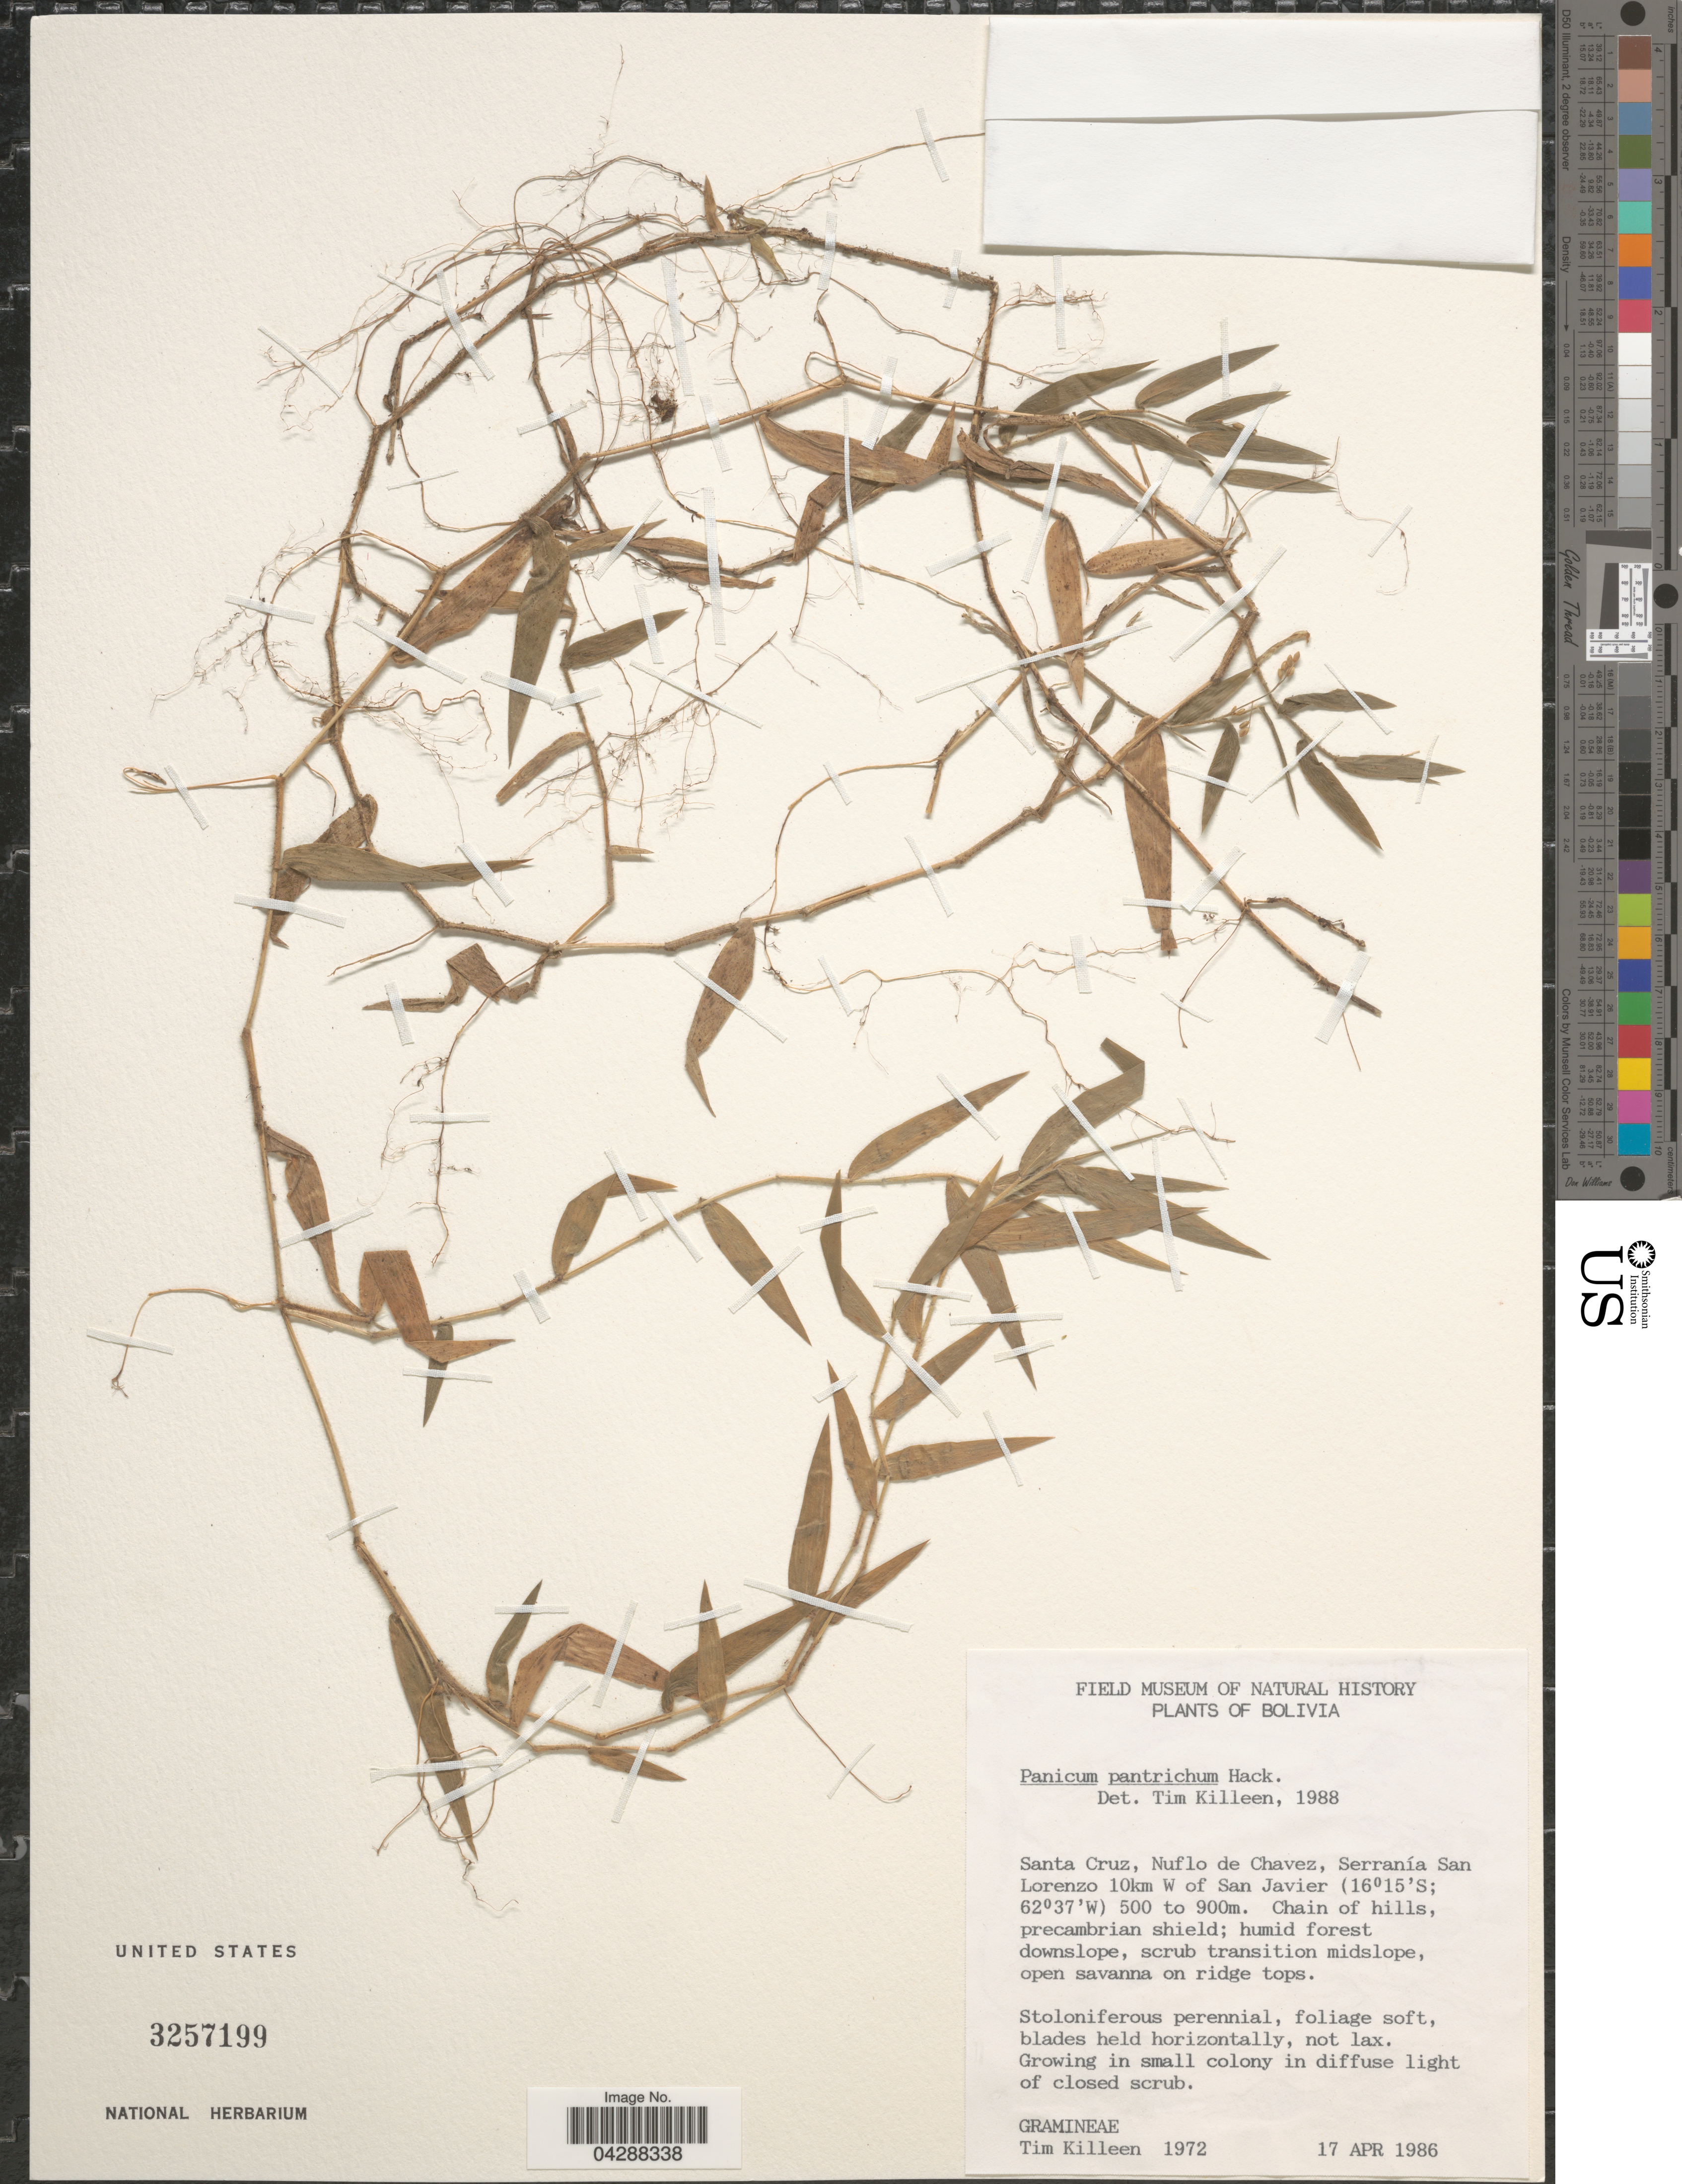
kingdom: Plantae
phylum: Tracheophyta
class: Liliopsida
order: Poales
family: Poaceae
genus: Parodiophyllochloa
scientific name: Parodiophyllochloa pantricha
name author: (Hack.) Zuloaga & Morrone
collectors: T. J. Killeen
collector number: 1972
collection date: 1986-04-17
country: Bolivia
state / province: Santa Cruz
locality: Nuflo de Chavez, Serranía San Lorenzo 10km W of San Javier.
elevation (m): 500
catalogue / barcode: US 3257199